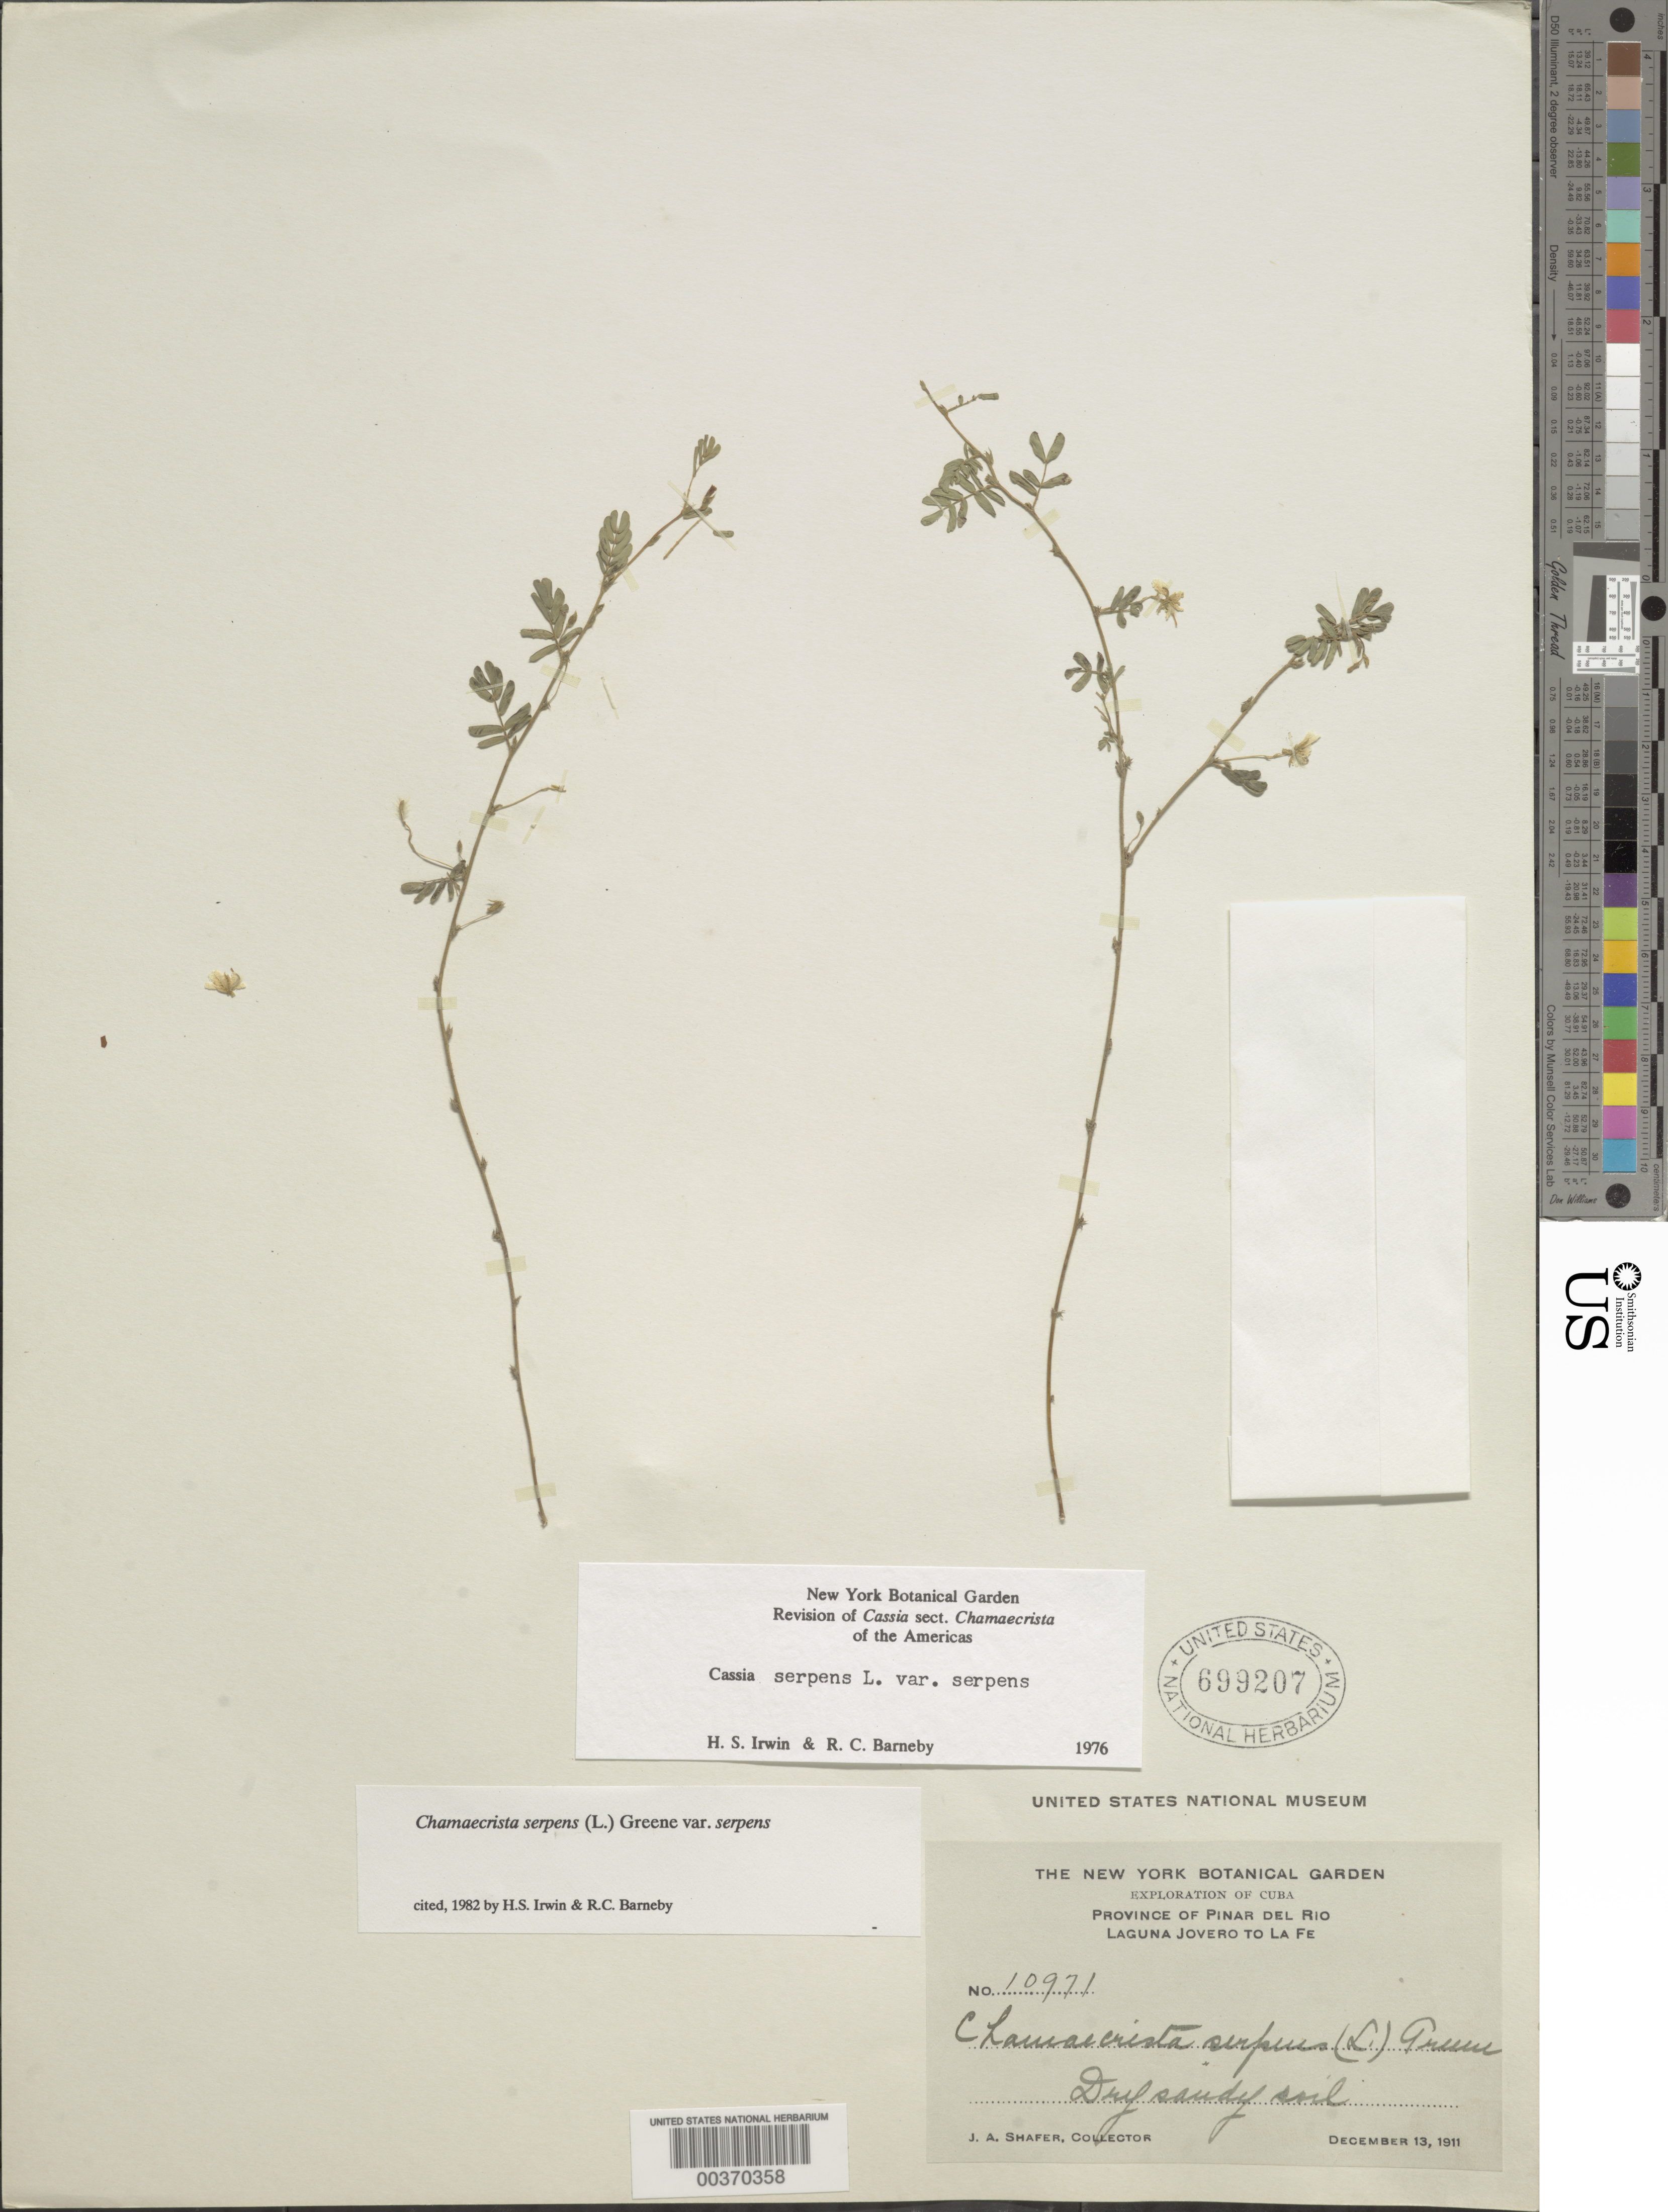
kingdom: Plantae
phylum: Tracheophyta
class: Magnoliopsida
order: Fabales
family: Fabaceae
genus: Chamaecrista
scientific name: Chamaecrista serpens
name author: (L.) Greene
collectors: J. A. Shafer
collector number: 10971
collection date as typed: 13 Dec 1911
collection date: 1911-12-13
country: Cuba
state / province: Pinar del Río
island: Greater Antilles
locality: Laguna jovero to la fe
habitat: Dry sandy soil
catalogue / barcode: US 699207